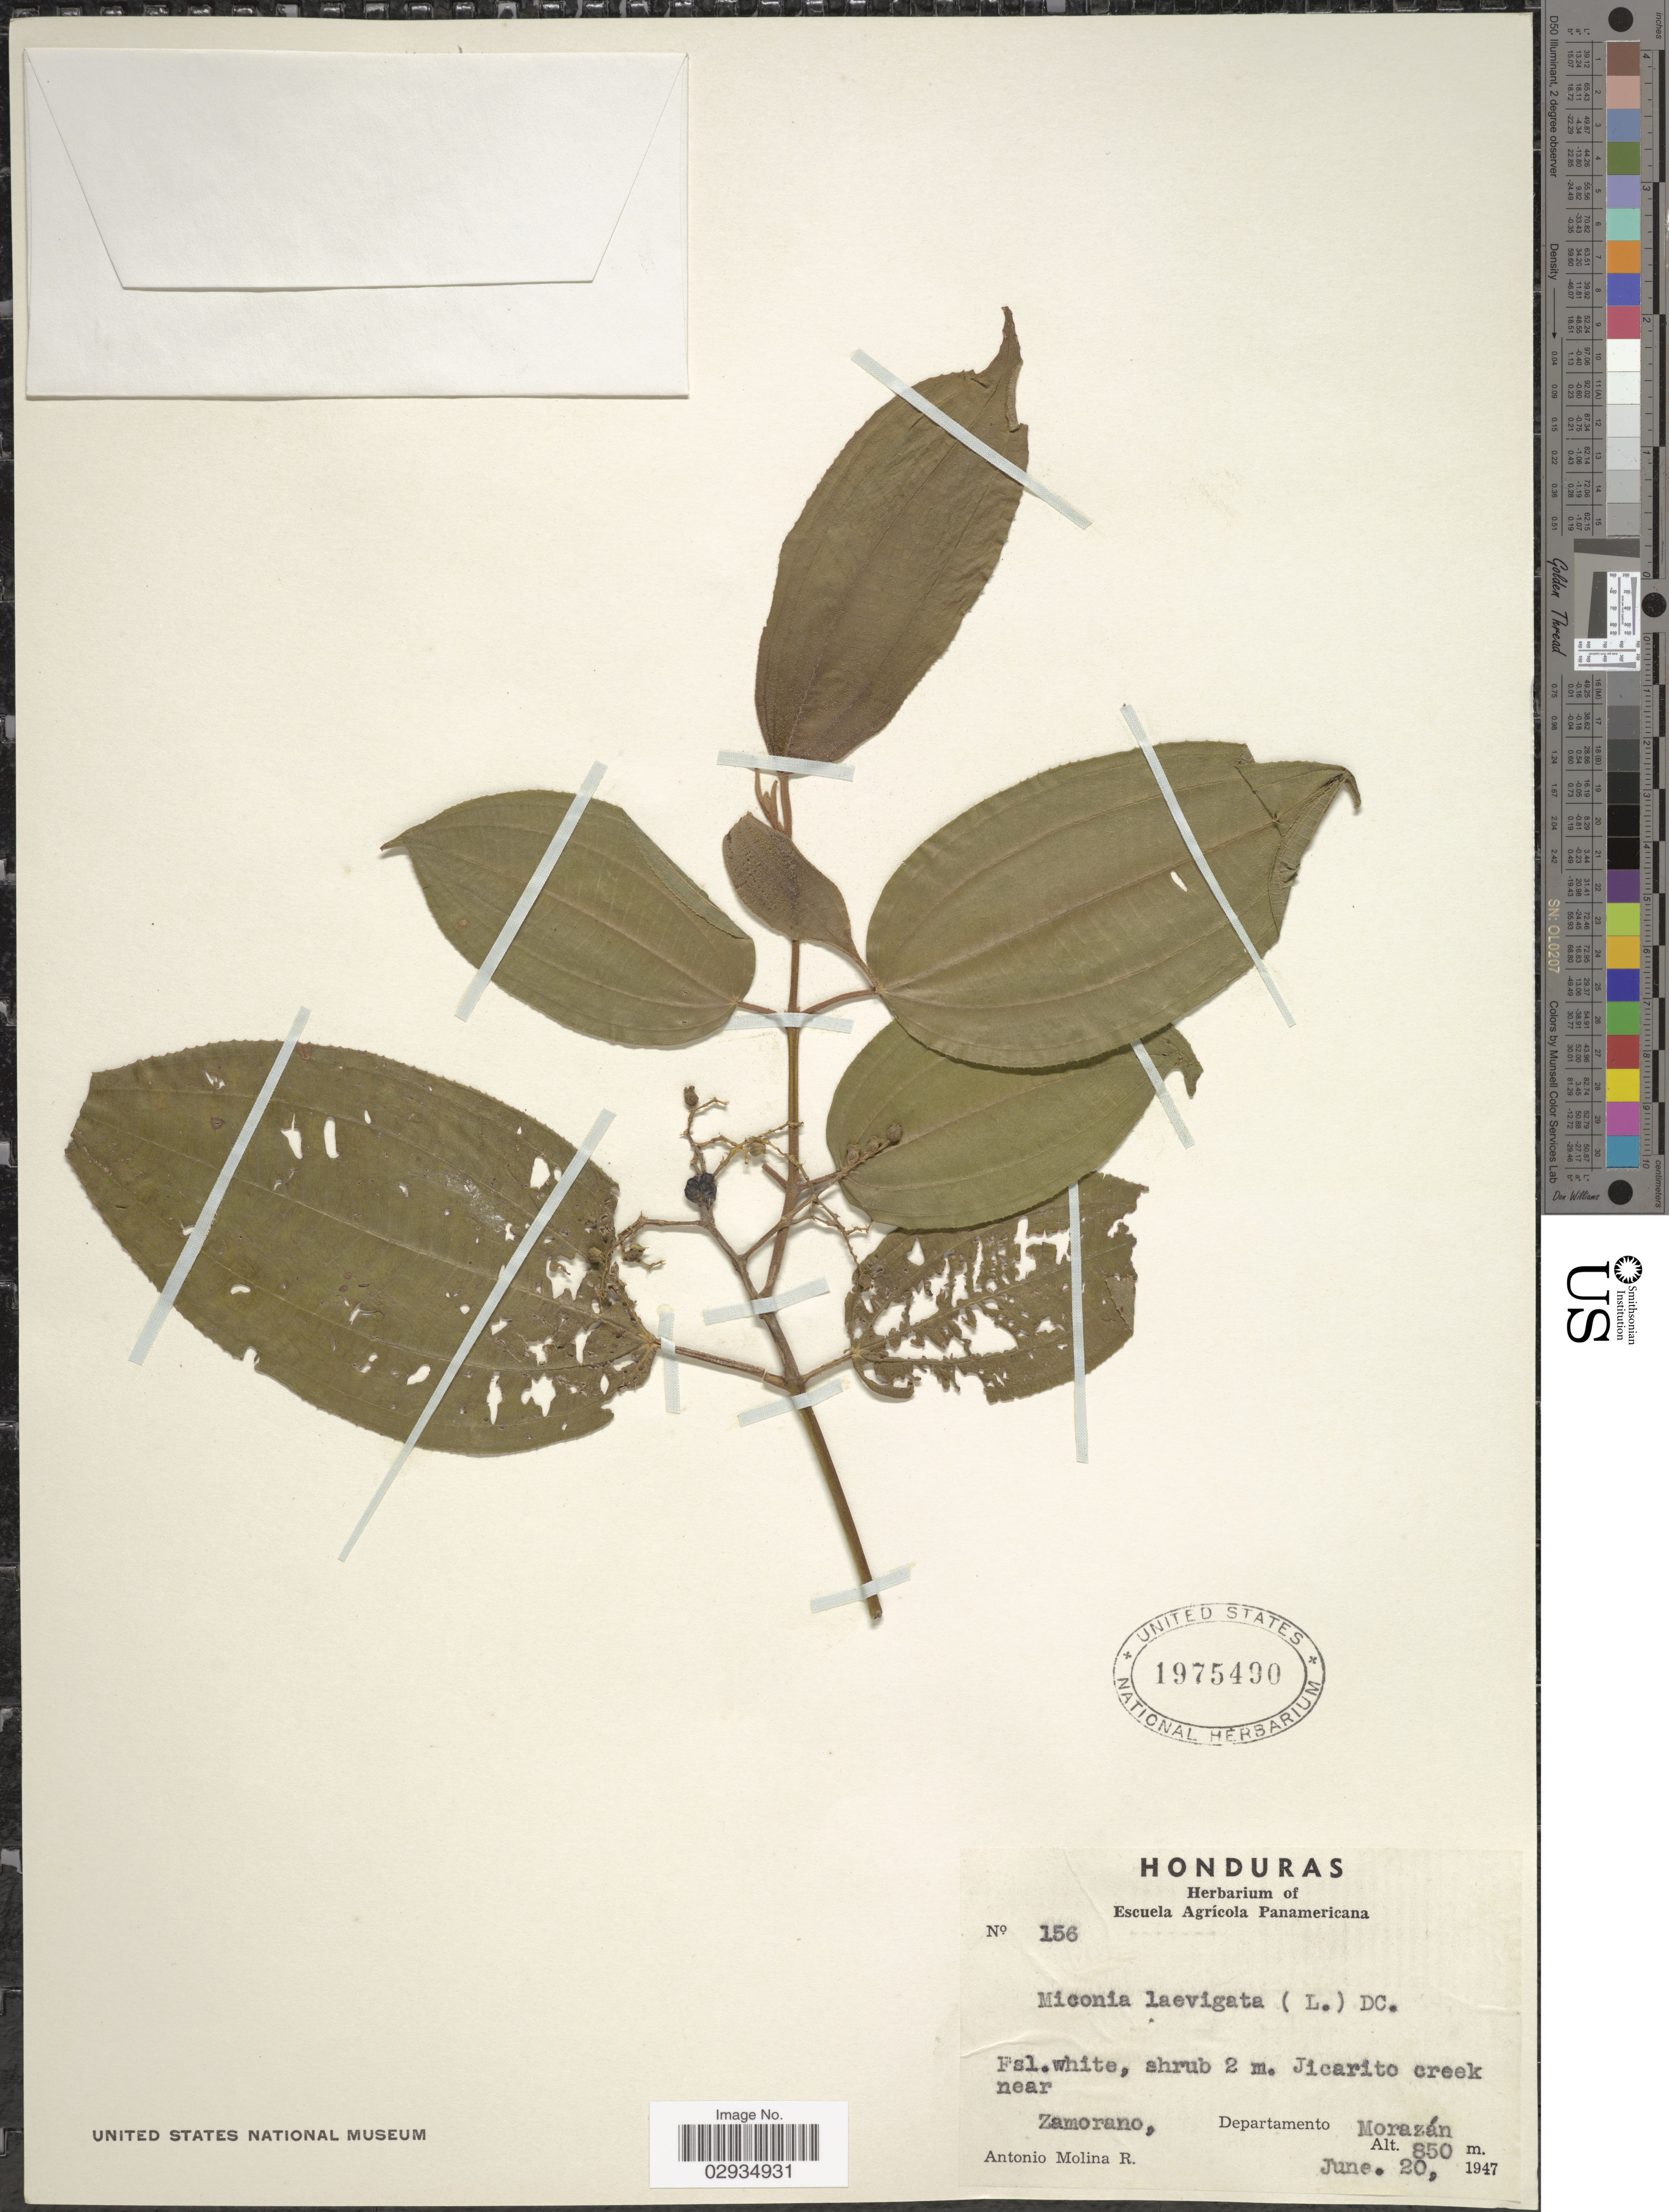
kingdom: Plantae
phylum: Tracheophyta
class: Magnoliopsida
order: Myrtales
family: Melastomataceae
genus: Miconia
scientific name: Miconia laevigata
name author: (L.) D. Don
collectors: A. Molina R.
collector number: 156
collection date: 1947-06-20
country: Honduras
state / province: Fco. Morazán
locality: Jicarito creek near Zamorano, Departamento Morazán.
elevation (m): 850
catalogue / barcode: US 1975490